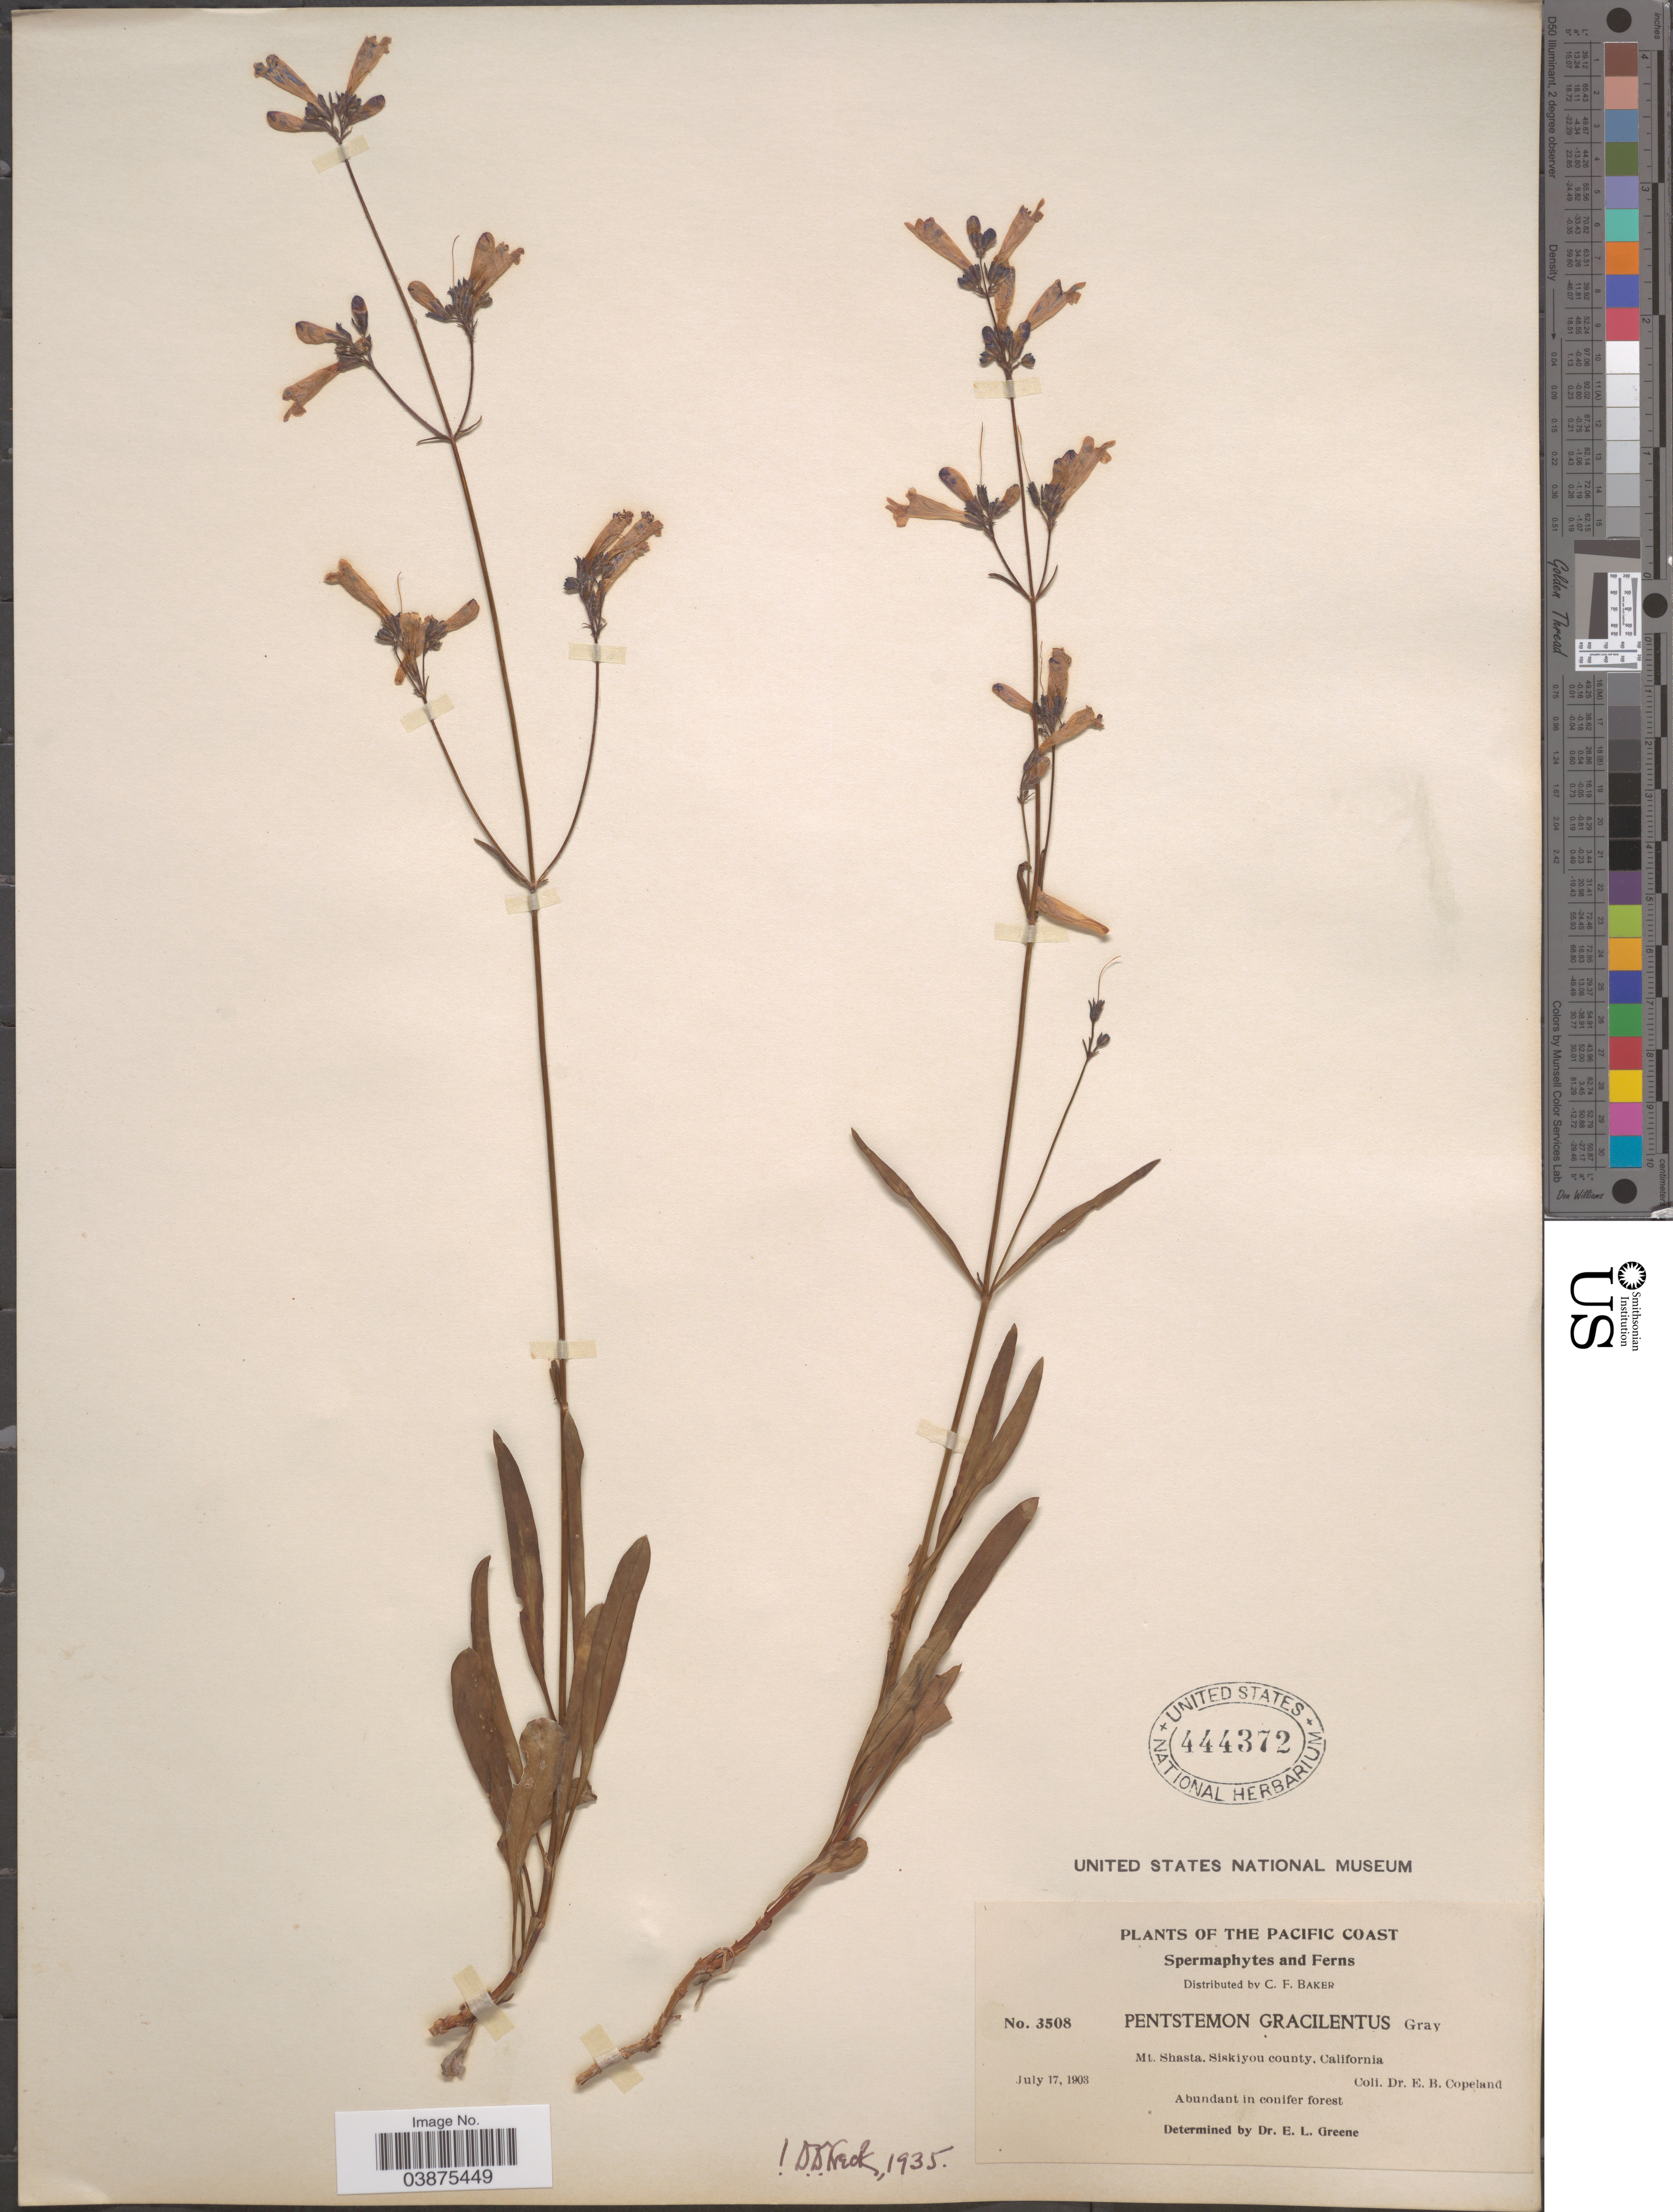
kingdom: Plantae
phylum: Tracheophyta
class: Magnoliopsida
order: Lamiales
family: Plantaginaceae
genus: Penstemon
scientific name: Penstemon gracilentus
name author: A. Gray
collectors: E. B. Copeland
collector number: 3508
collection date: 1903-07-17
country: United States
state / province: California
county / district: Siskiyou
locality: The Pacific Coast. Mt. Shasta. Siskiyou county.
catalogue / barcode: US 444372